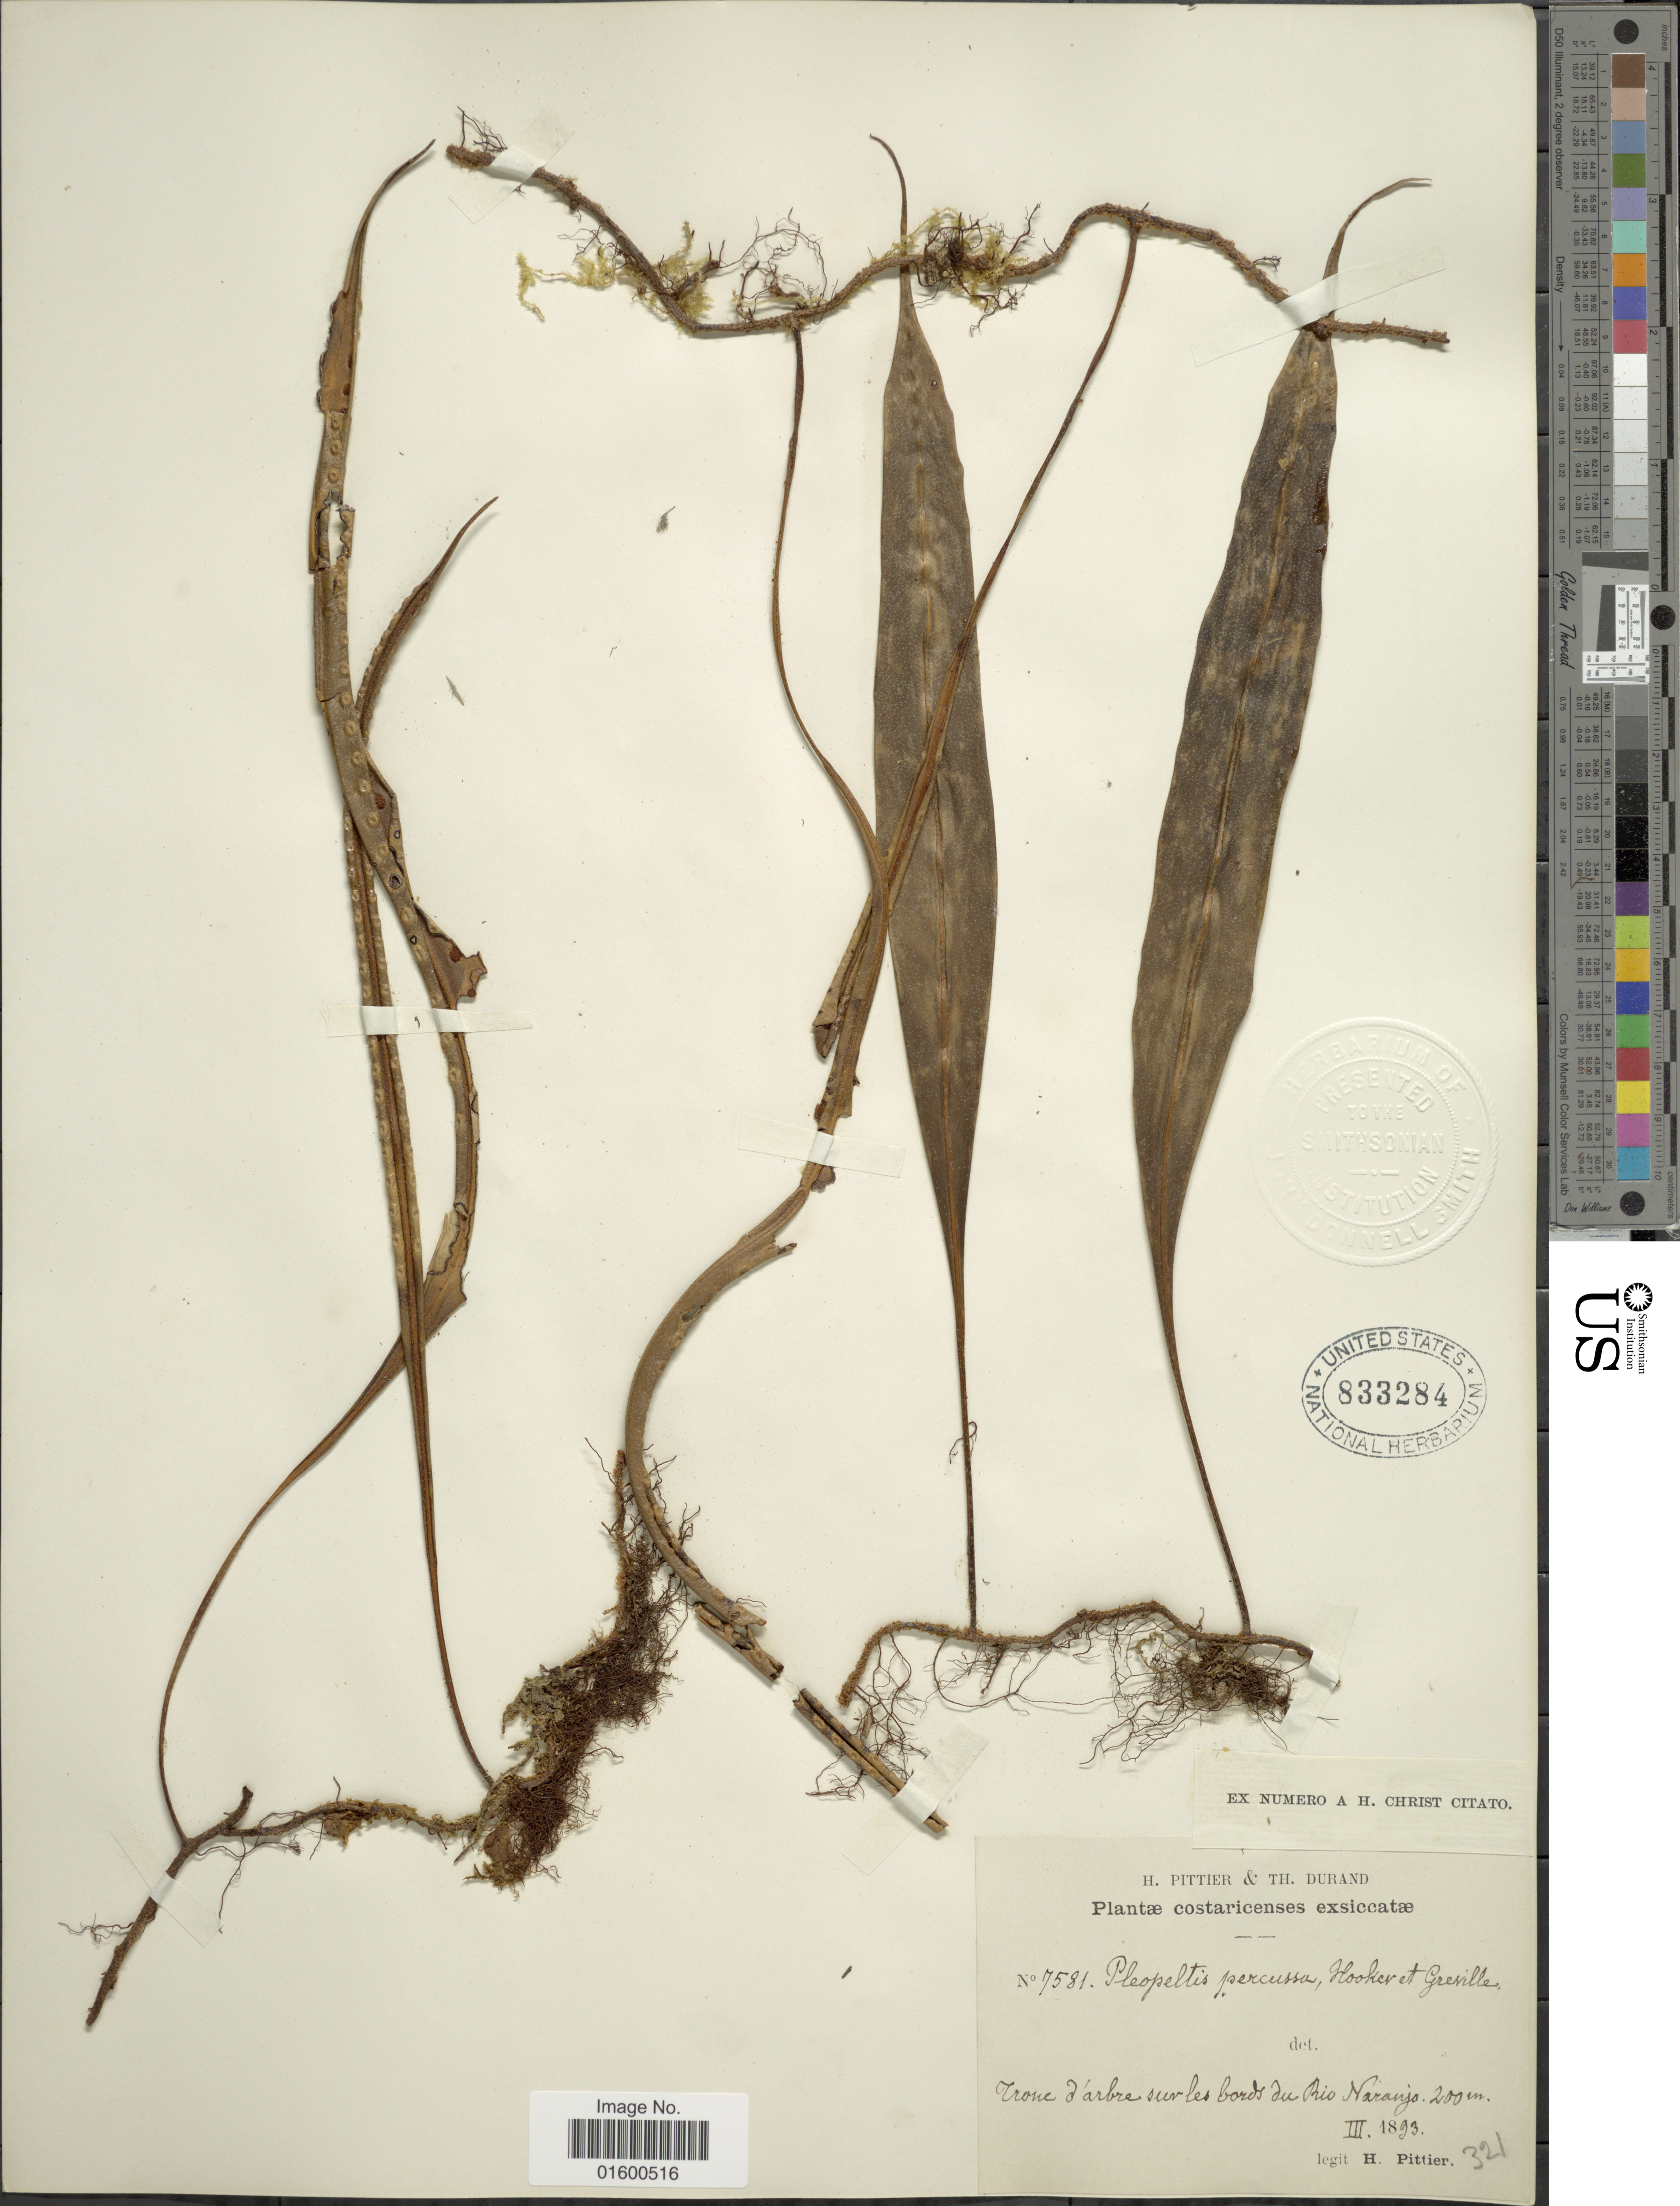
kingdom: Plantae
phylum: Tracheophyta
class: Polypodiopsida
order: Polypodiales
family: Polypodiaceae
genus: Microgramma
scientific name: Microgramma percussa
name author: (Cav.) de la Sota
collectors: H. F. Pittier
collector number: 7581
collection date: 1893-03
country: Costa Rica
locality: Costaricenses, sur les bords du Rio Naranja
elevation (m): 200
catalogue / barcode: US 833284